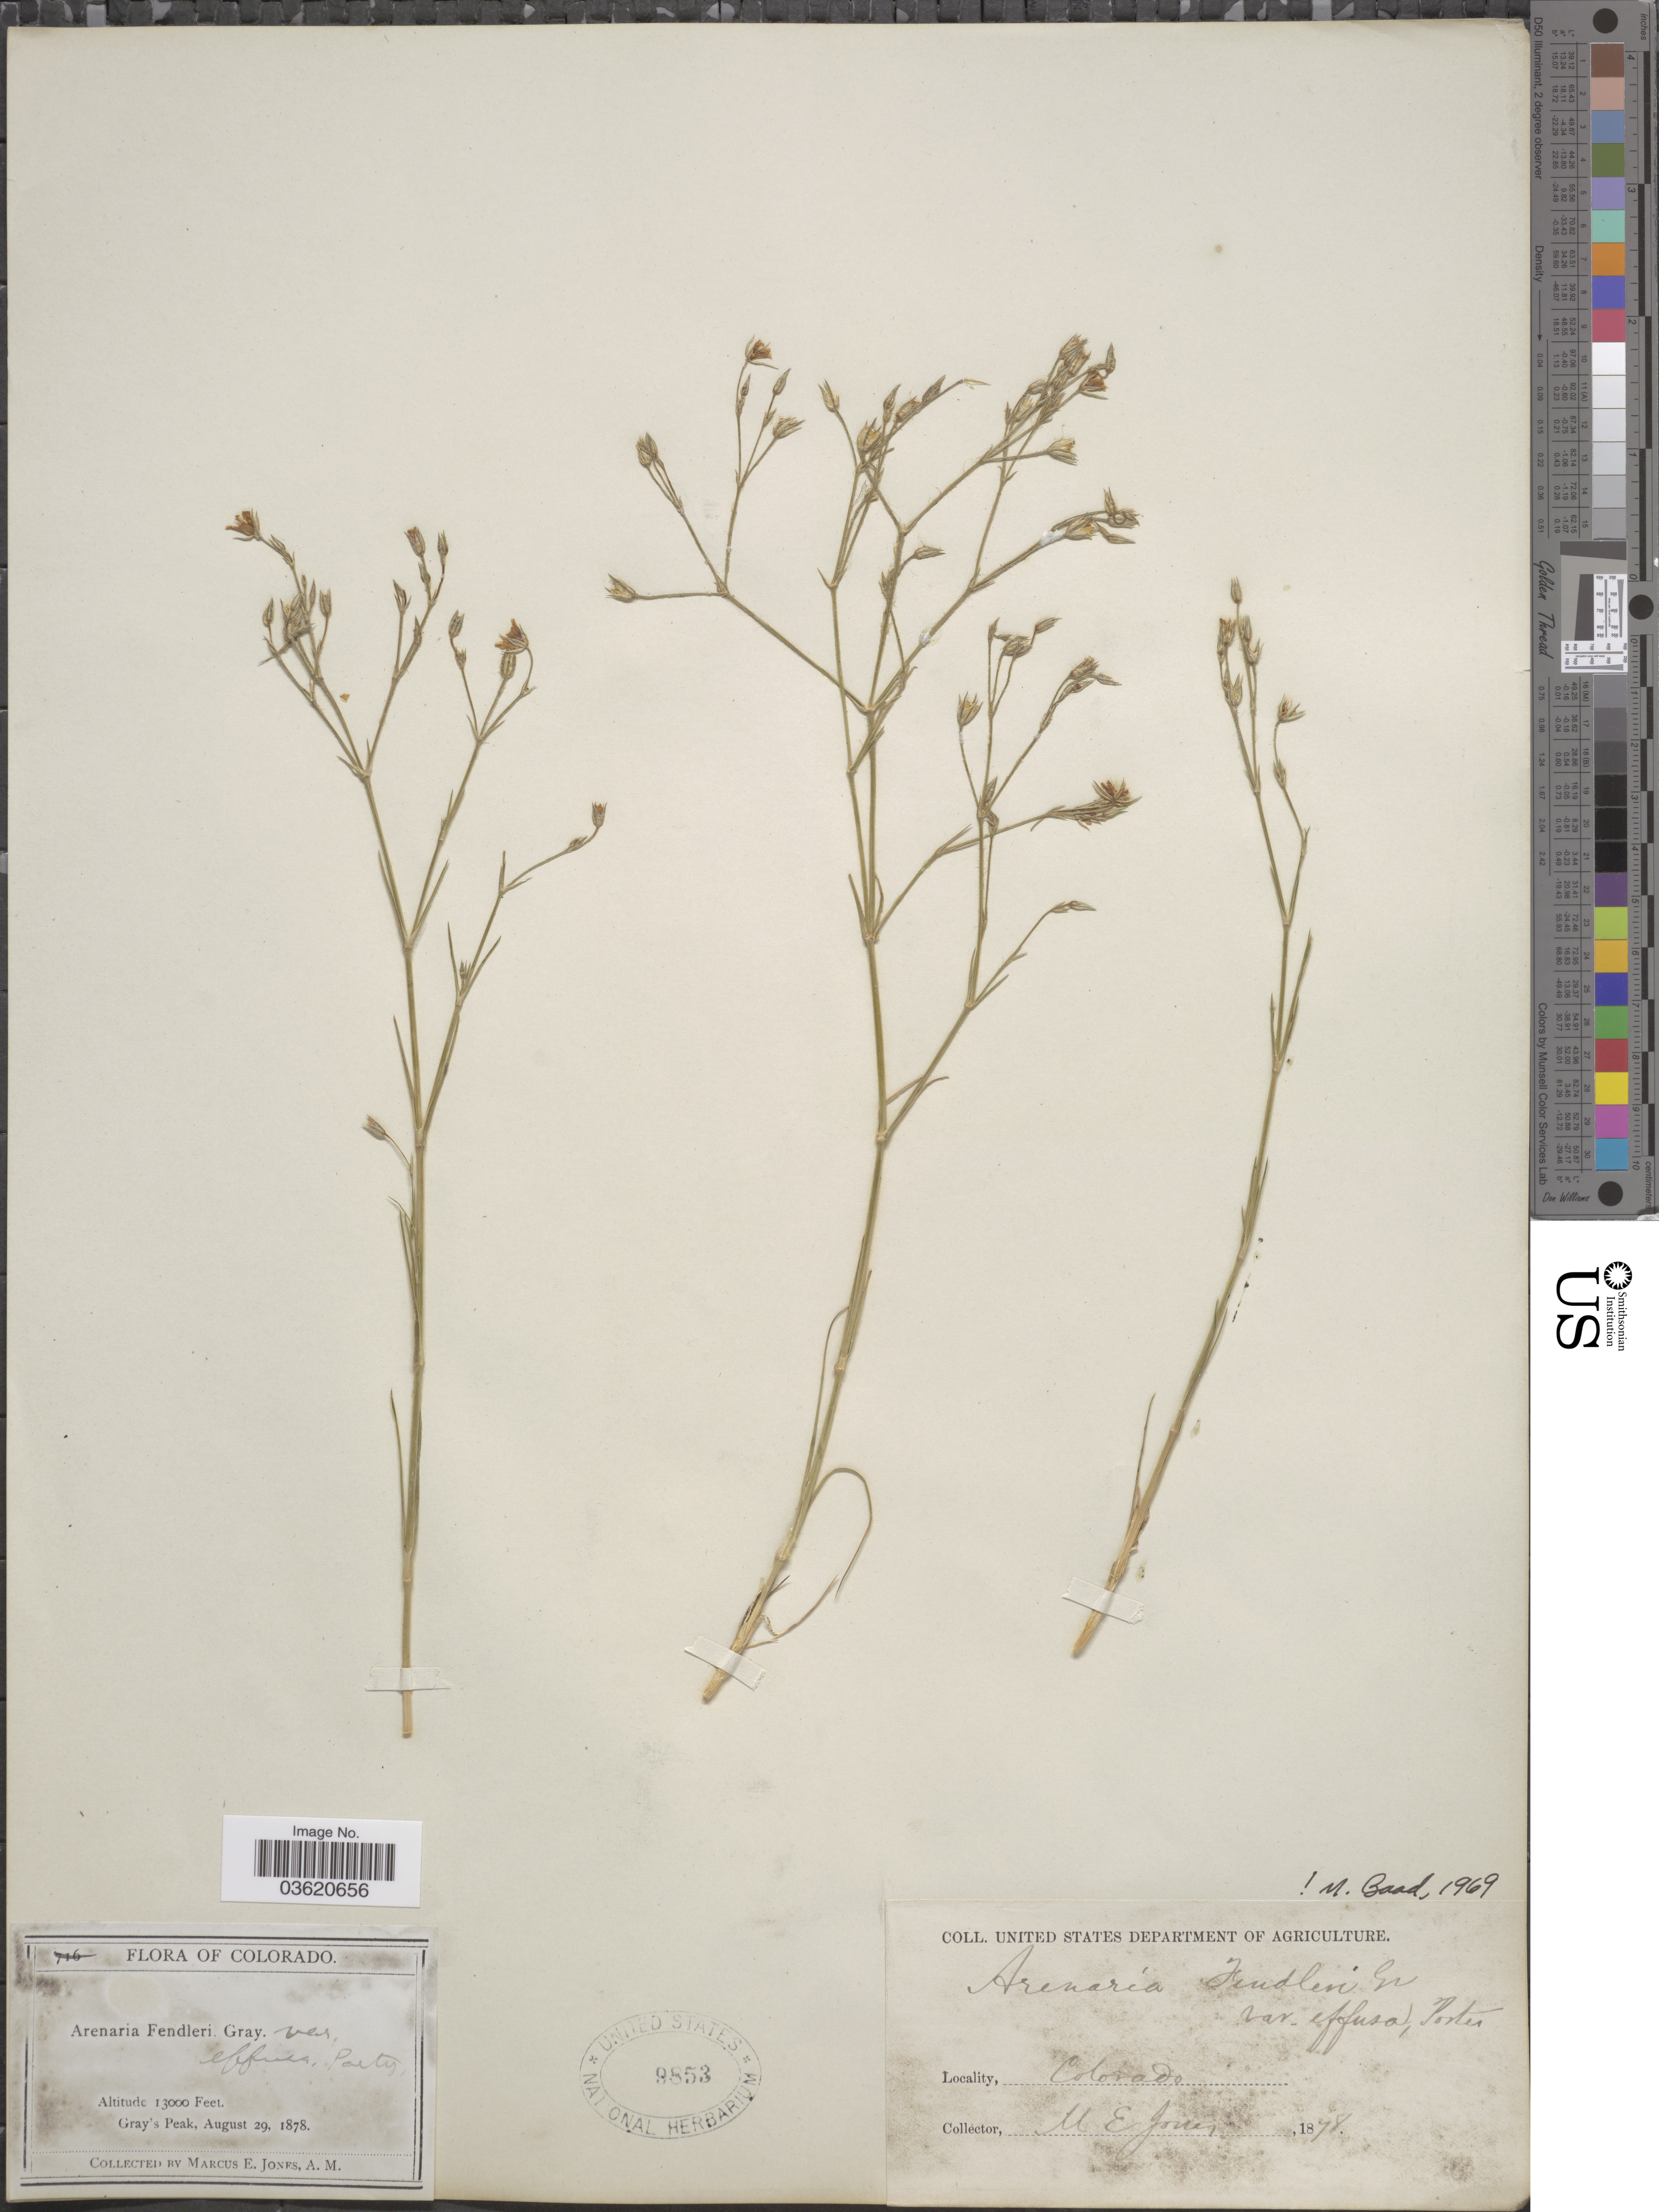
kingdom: Plantae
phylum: Tracheophyta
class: Magnoliopsida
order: Caryophyllales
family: Caryophyllaceae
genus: Eremogone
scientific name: Eremogone fendleri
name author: (A. Gray) Ikonn.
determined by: U.S. National Herbarium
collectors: M. E. Jones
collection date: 1878-08-29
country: United States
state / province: Colorado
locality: Gray's Peak.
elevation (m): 3962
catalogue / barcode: US 98523